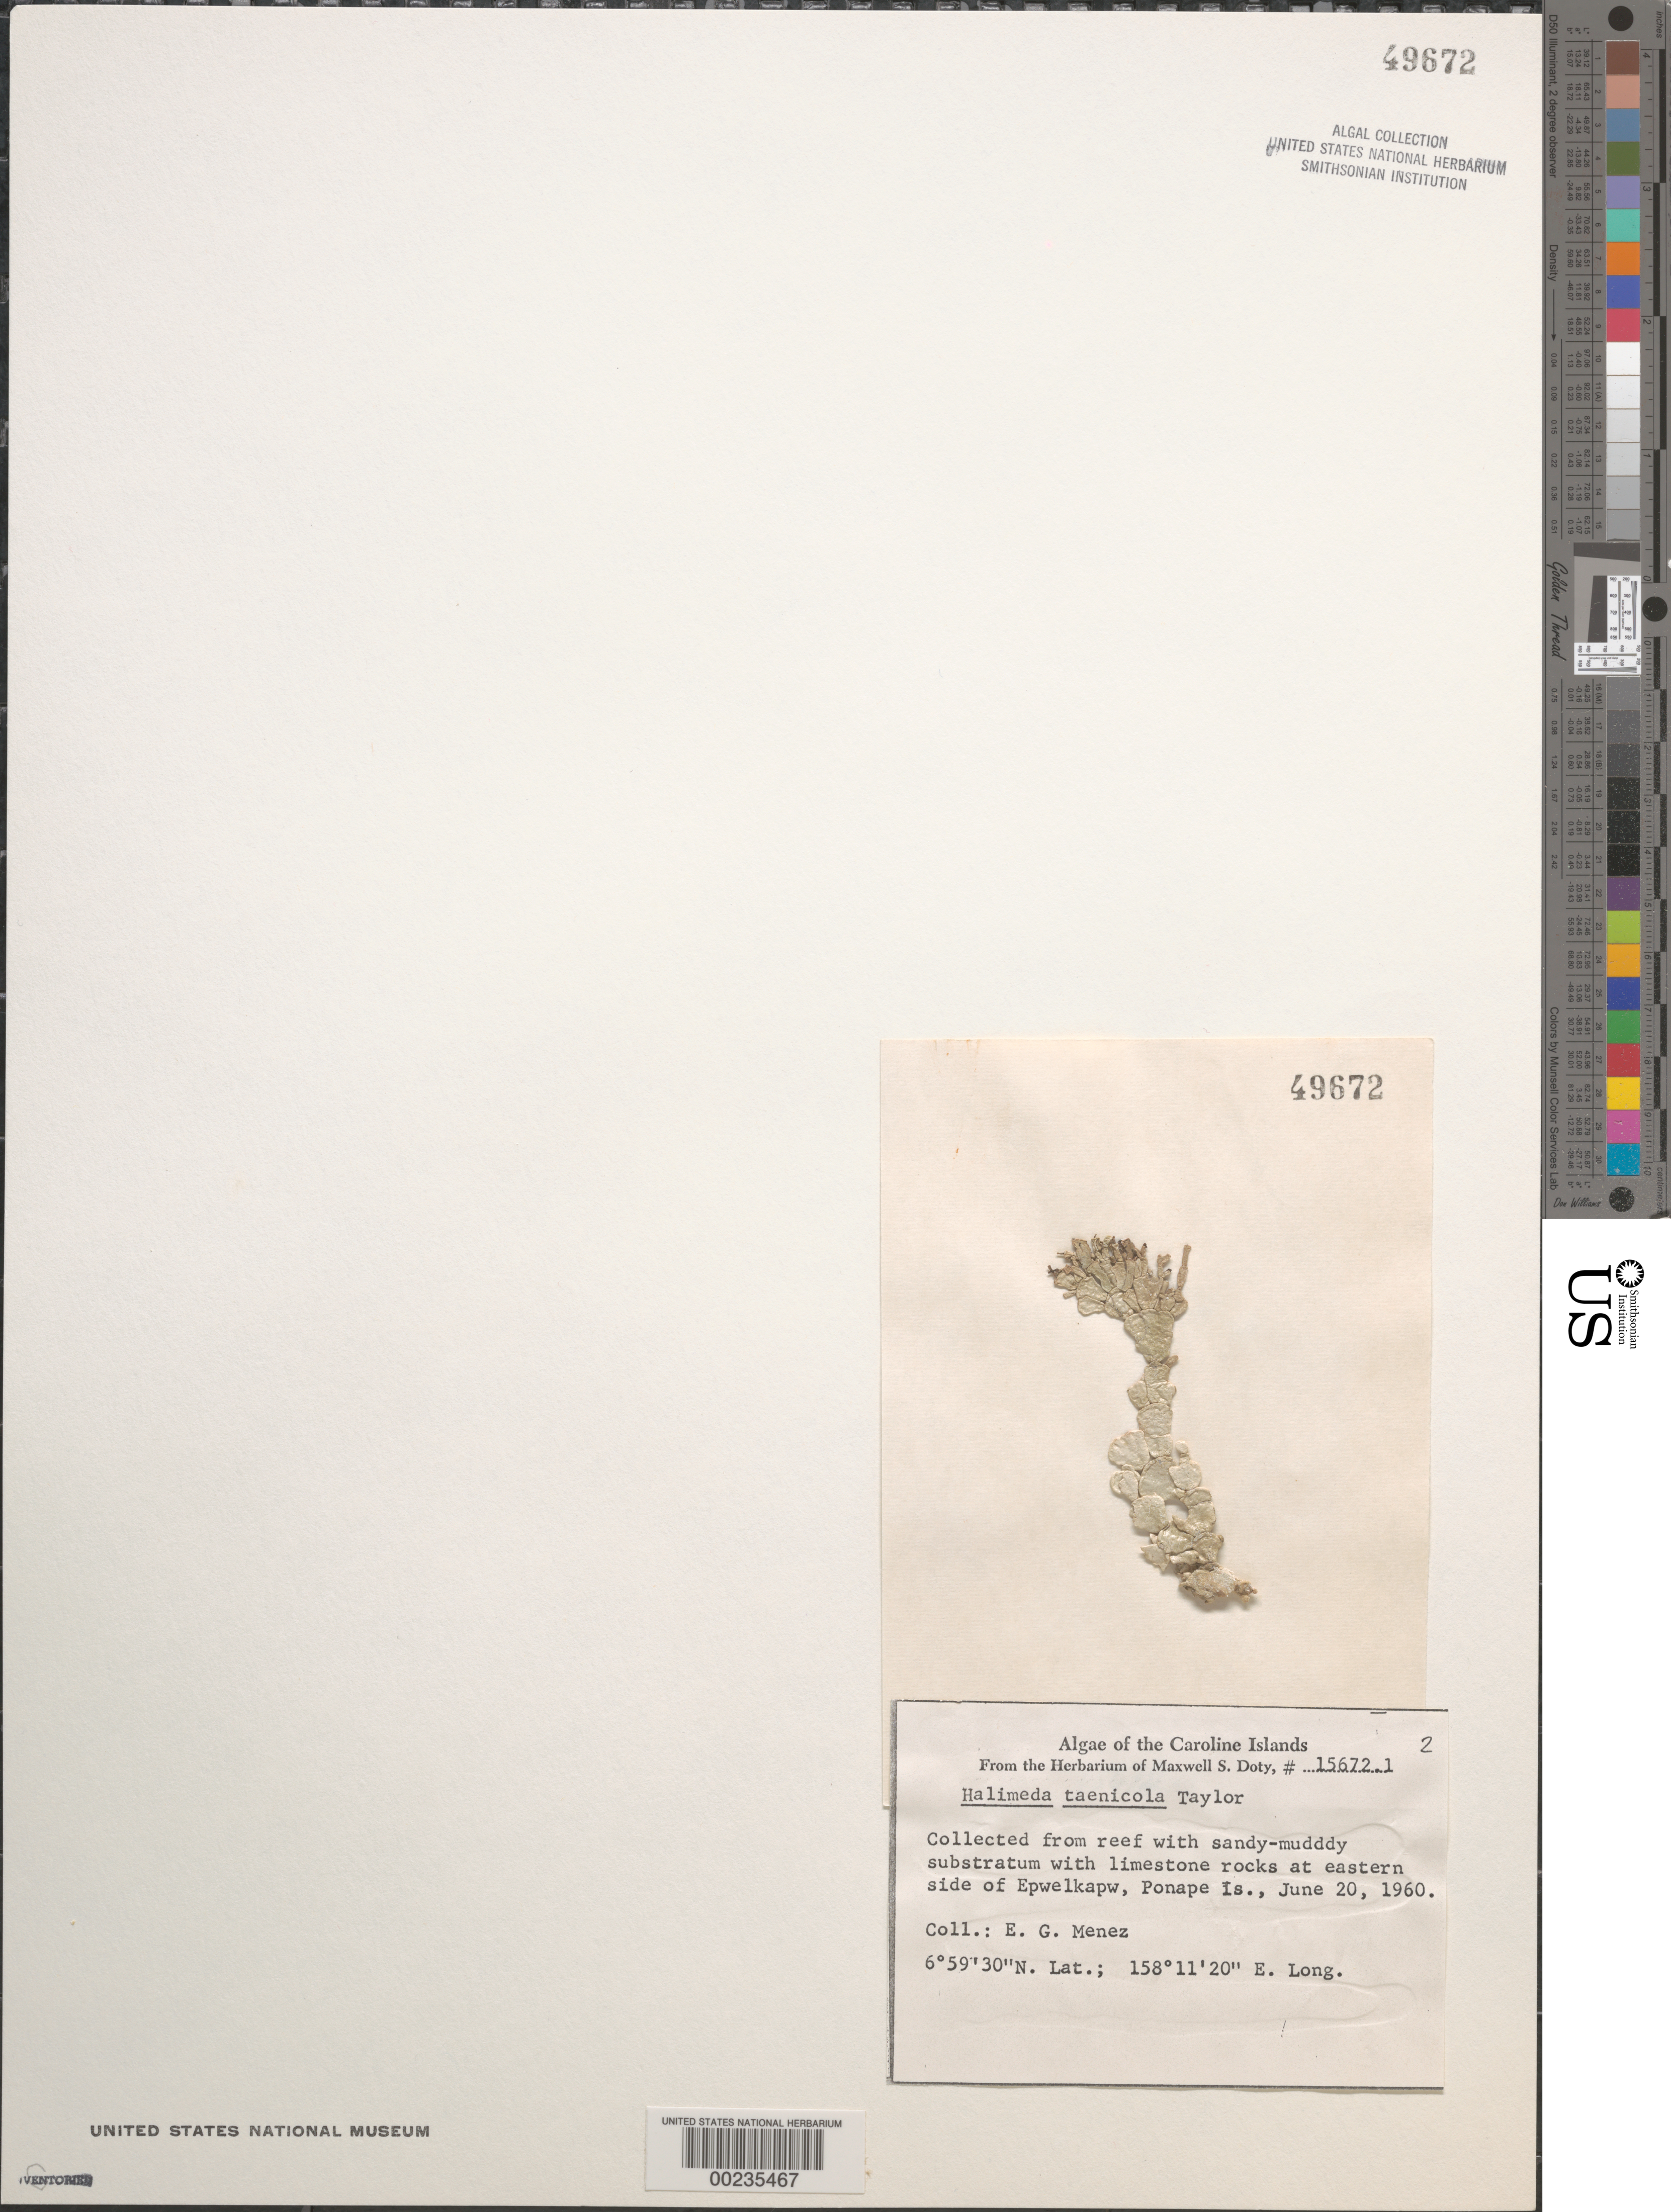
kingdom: Plantae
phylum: Chlorophyta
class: Ulvophyceae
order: Bryopsidales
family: Halimedaceae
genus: Halimeda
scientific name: Halimeda taenicola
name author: W.R. Taylor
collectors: Meñez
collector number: MSD 15672.1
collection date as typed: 20 Jun 1960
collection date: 1960-06-20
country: Micronesia, Federated States of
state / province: Pohnpei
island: Pohnpei [Ponape] Islands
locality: Epwelkapw Islet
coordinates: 6 59' 30" N, 158 11' 20" E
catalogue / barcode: US 49672